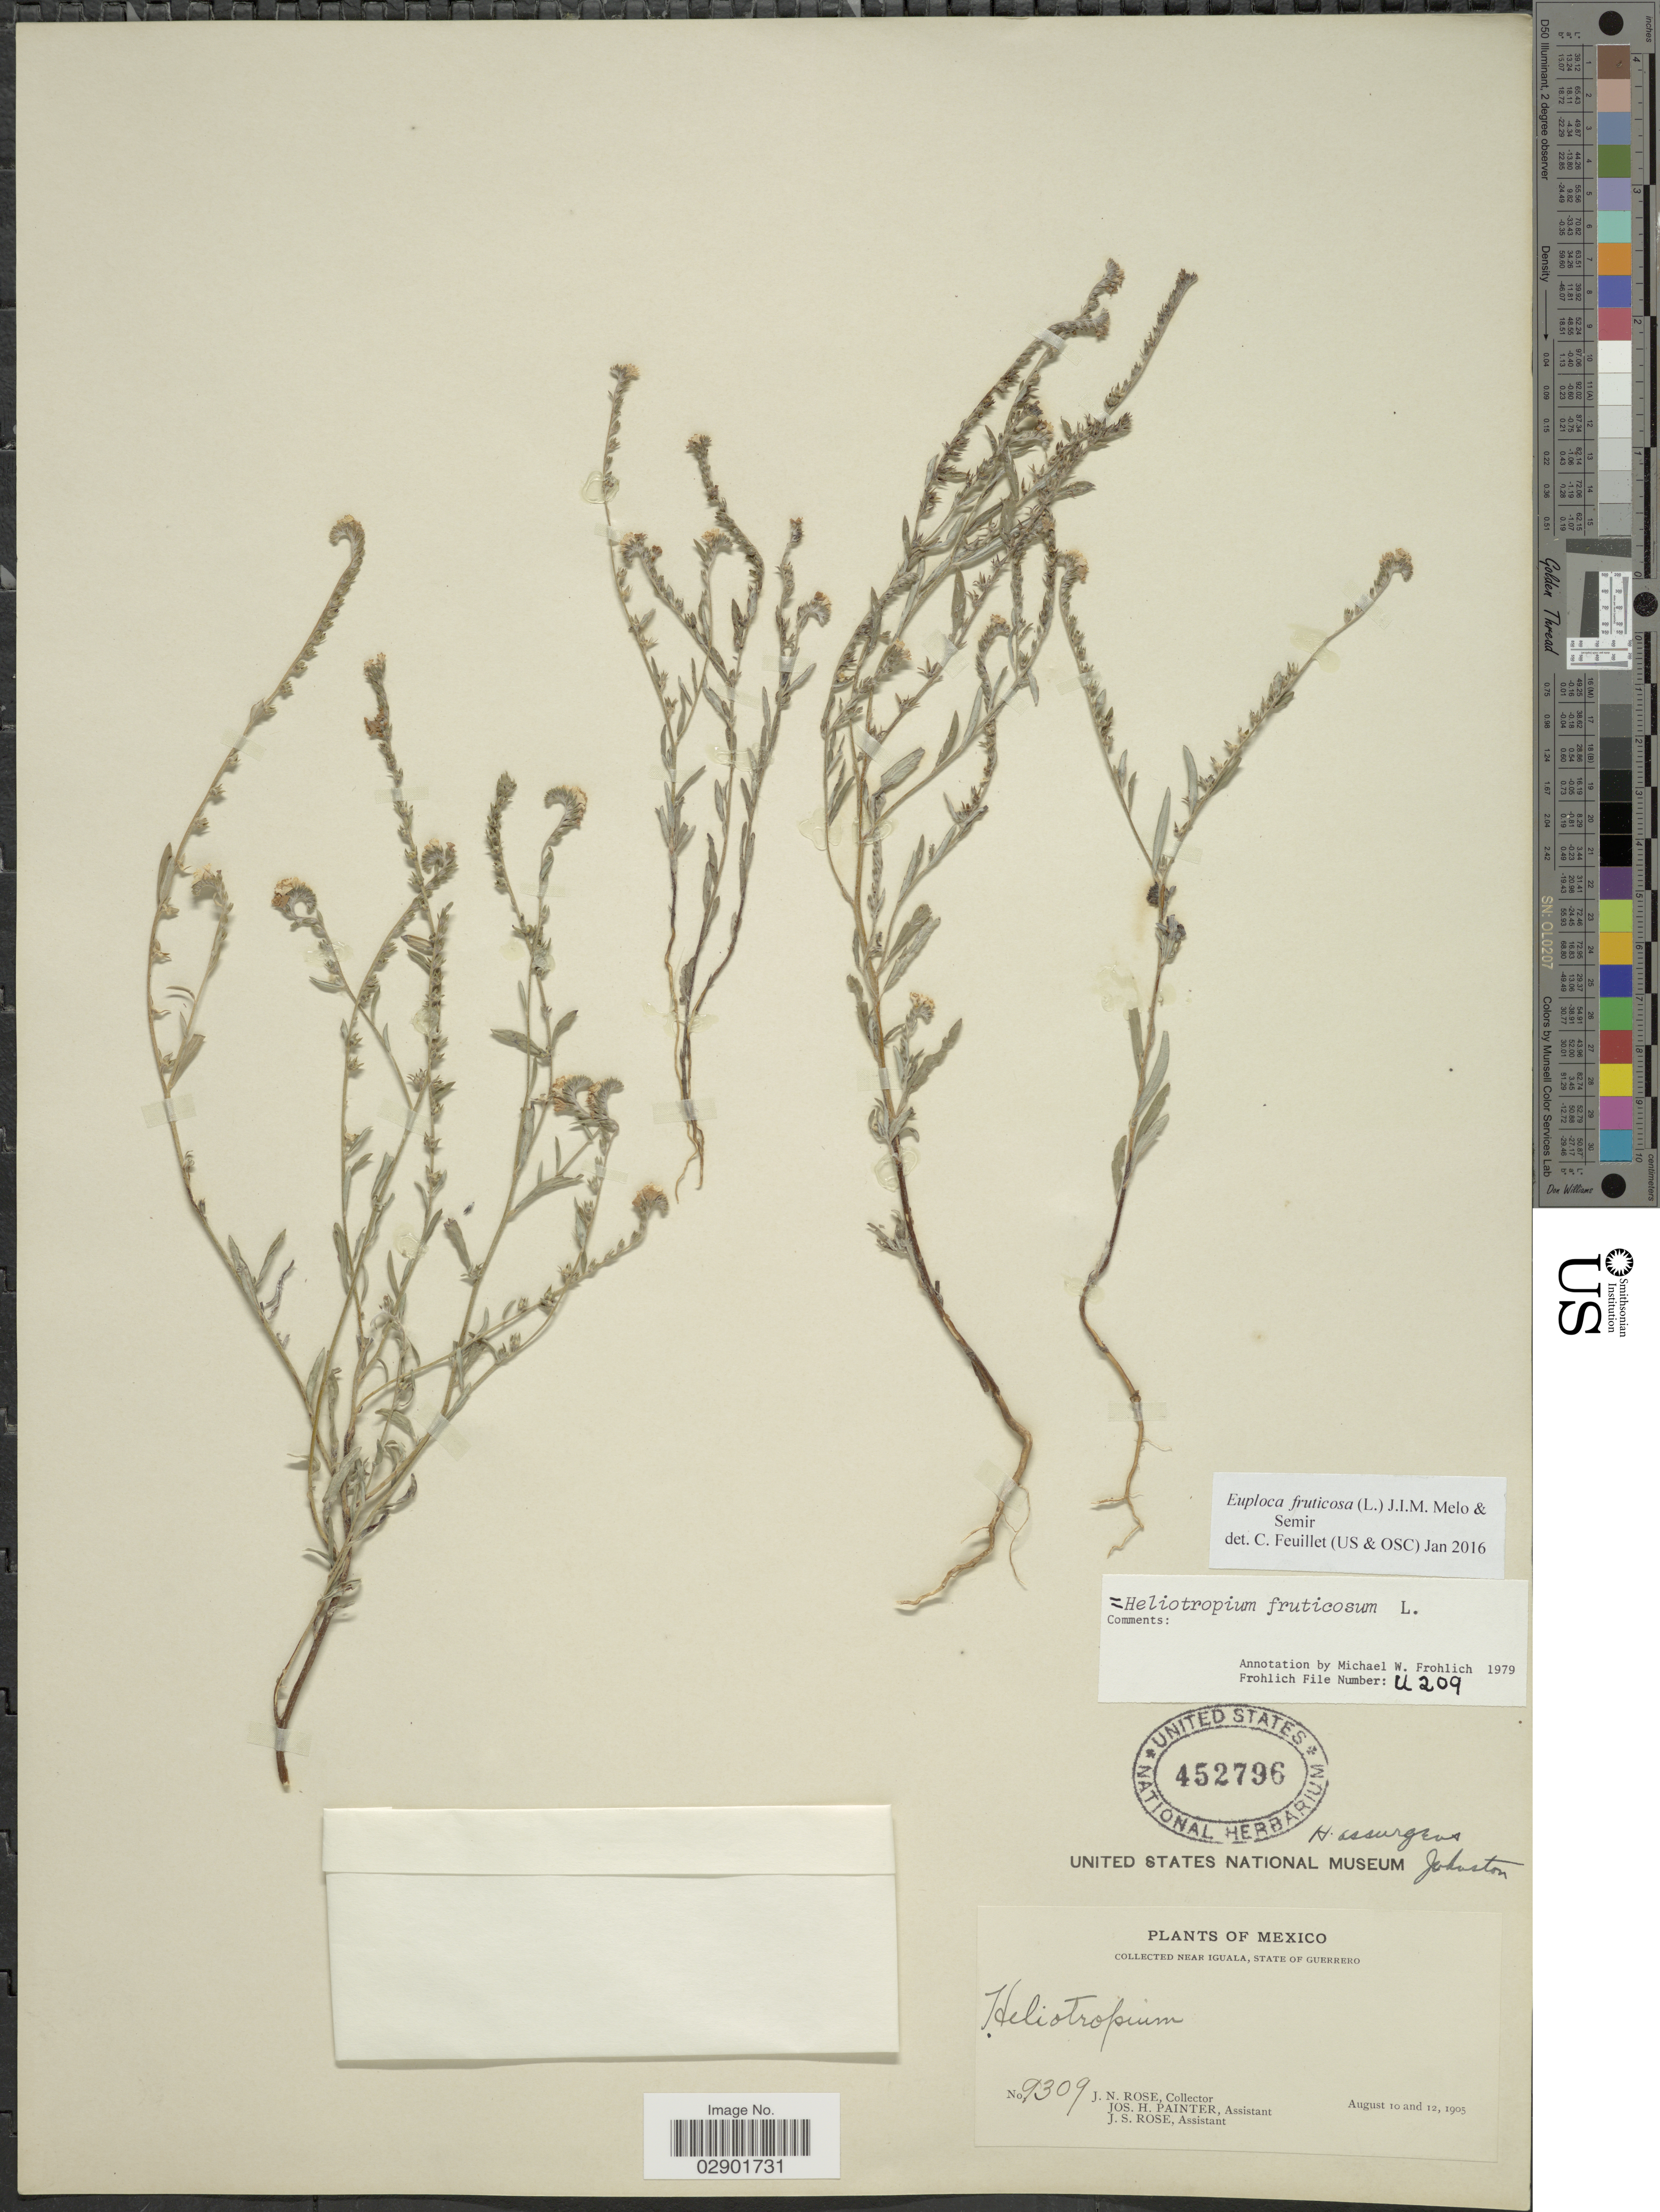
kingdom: Plantae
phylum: Tracheophyta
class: Magnoliopsida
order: Boraginales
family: Heliotropiaceae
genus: Euploca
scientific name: Euploca fruticosa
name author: (L.) J.I.M. Melo & Semir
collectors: J. N. Rose, J. H. Painter & J. S. Rose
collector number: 9309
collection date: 1905-08-10/1905-08-12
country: Mexico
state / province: Guerrero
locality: Near Iguala, State of Guerrero.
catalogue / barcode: US 452796